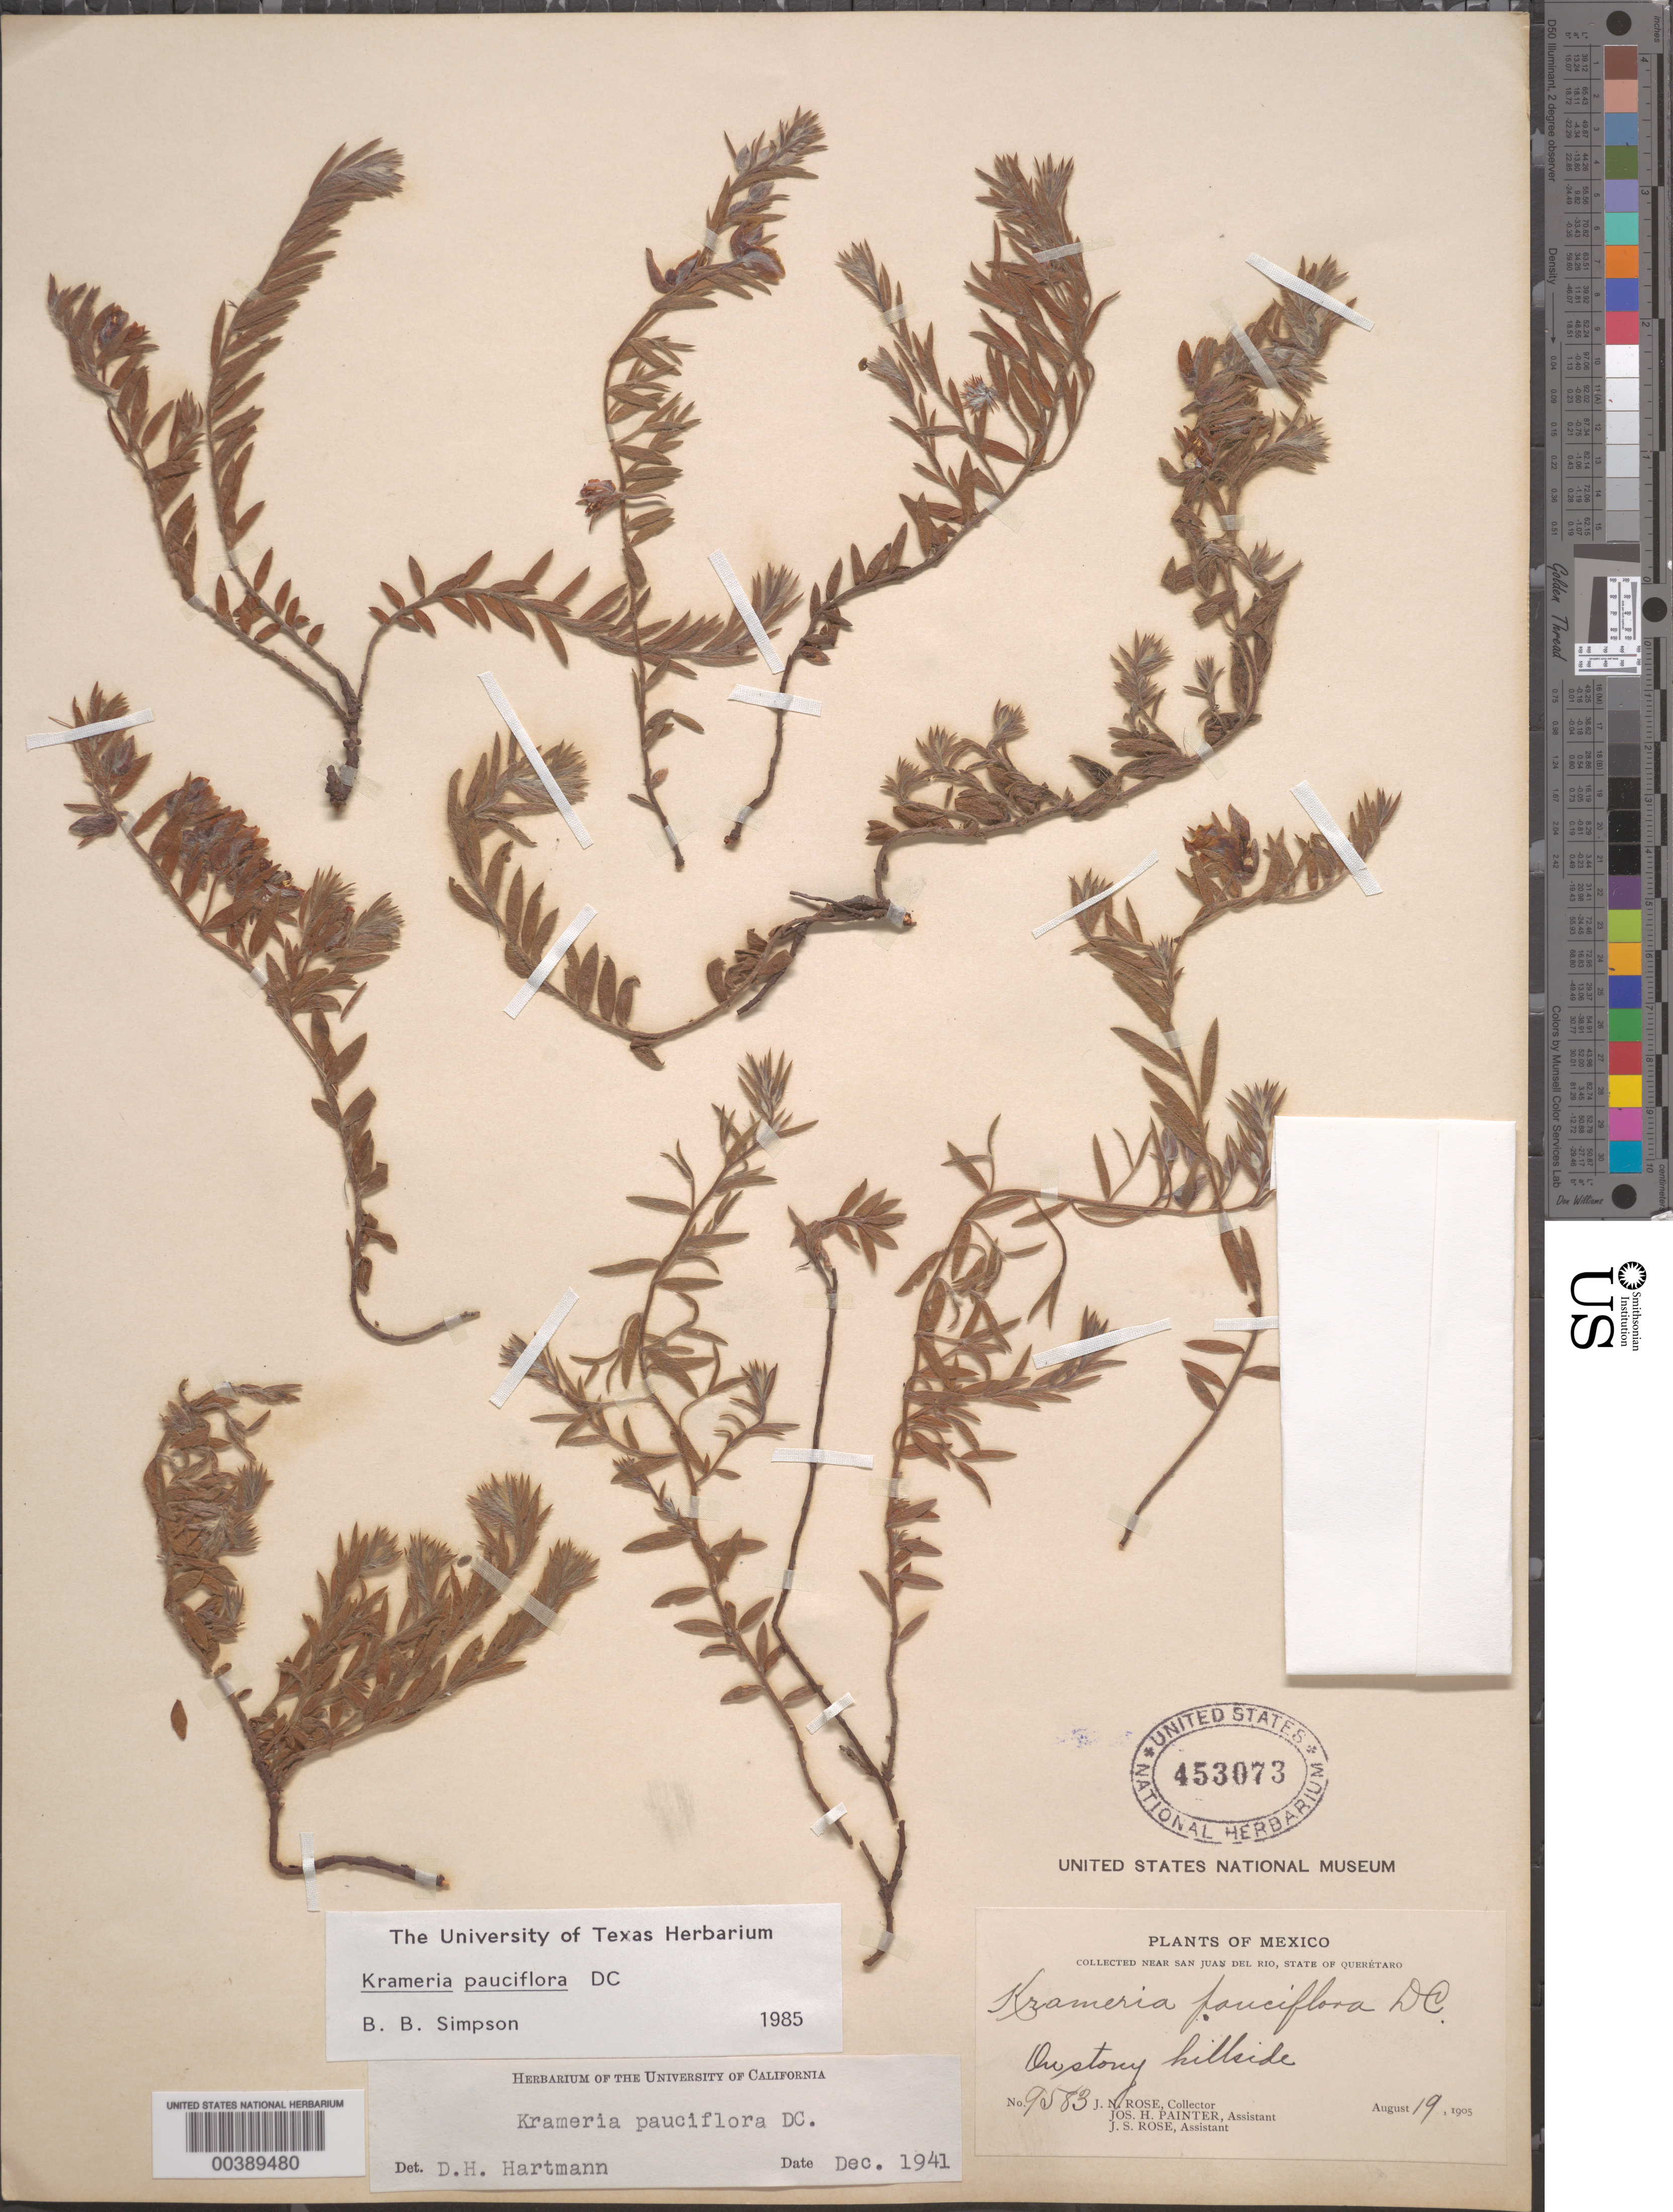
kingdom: Plantae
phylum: Tracheophyta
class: Magnoliopsida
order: Zygophyllales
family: Krameriaceae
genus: Krameria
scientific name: Krameria pauciflora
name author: DC.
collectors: J. N. Rose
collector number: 9583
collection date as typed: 19 Aug 1905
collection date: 1905-08-19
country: Mexico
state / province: Querétaro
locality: Near San Juan del Rio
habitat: On stony hillside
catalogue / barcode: US 453073